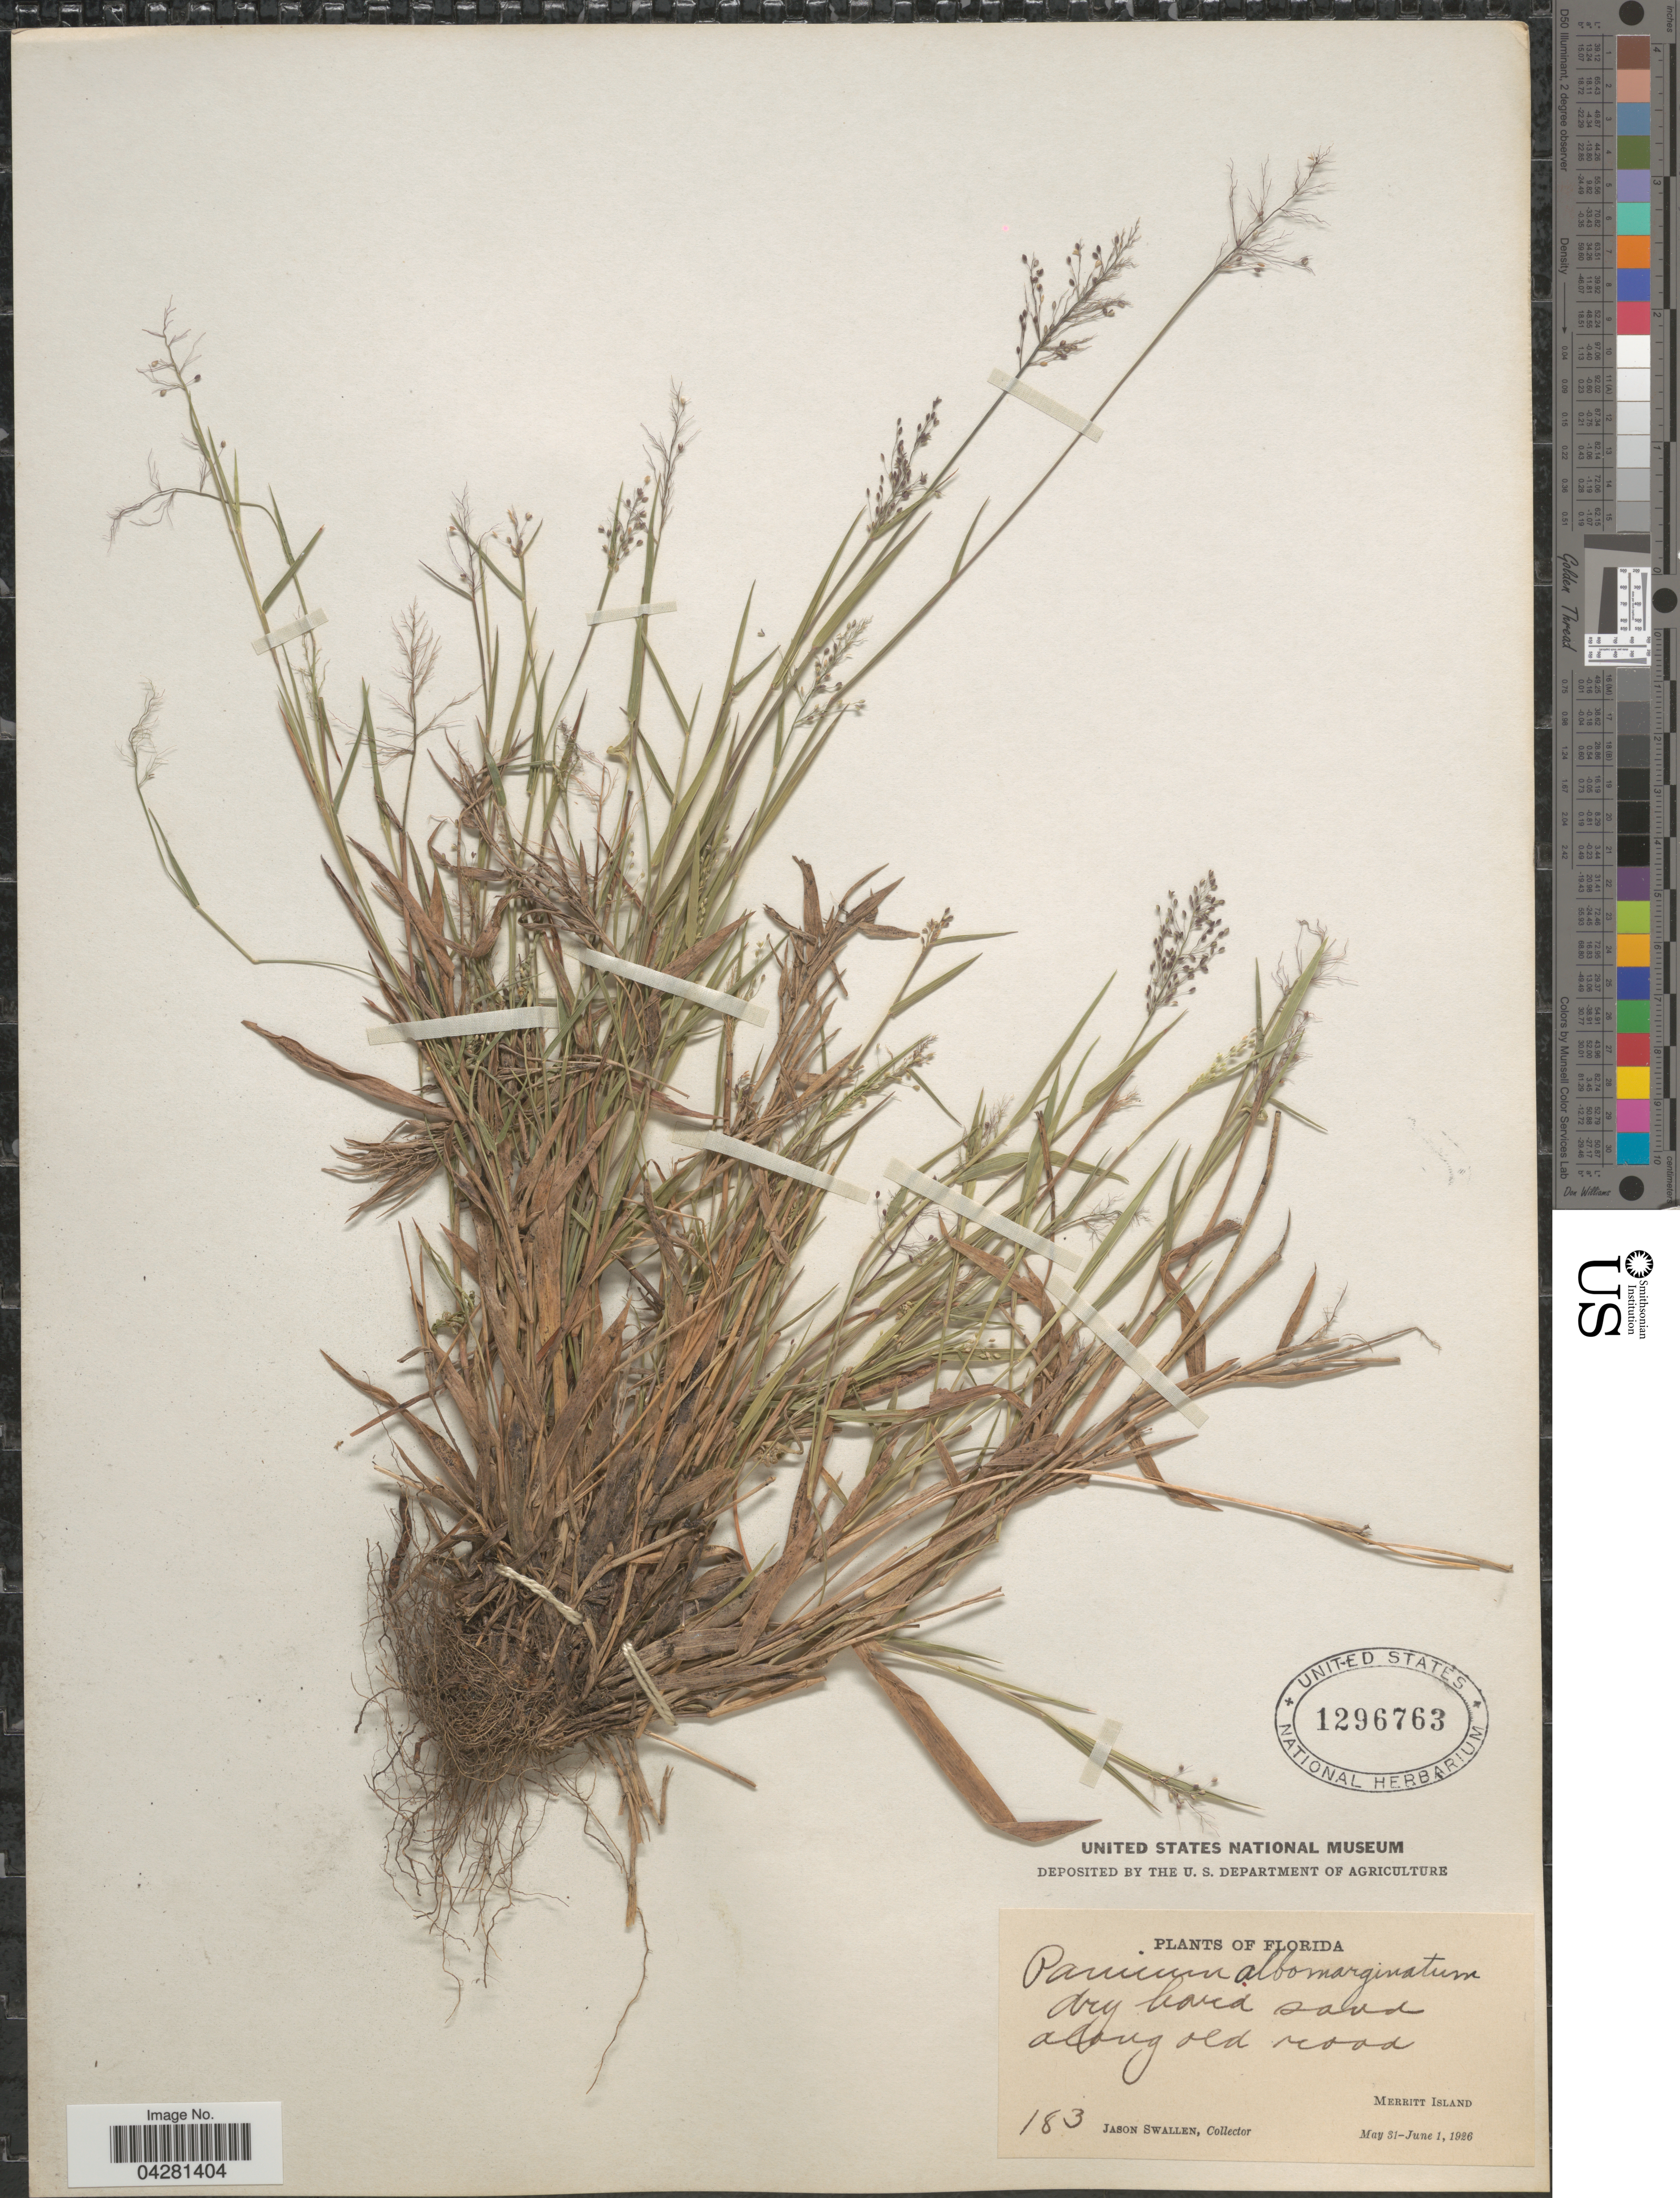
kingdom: Plantae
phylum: Tracheophyta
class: Liliopsida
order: Poales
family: Poaceae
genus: Dichanthelium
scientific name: Dichanthelium dichotomum var. unciphyllum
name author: (Trin.) Davidse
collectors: J. R. Swallen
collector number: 183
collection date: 1926-05-31/1926-06-01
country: United States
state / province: Florida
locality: Dry hard sand along old road. Merritt Island.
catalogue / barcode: US 1296763